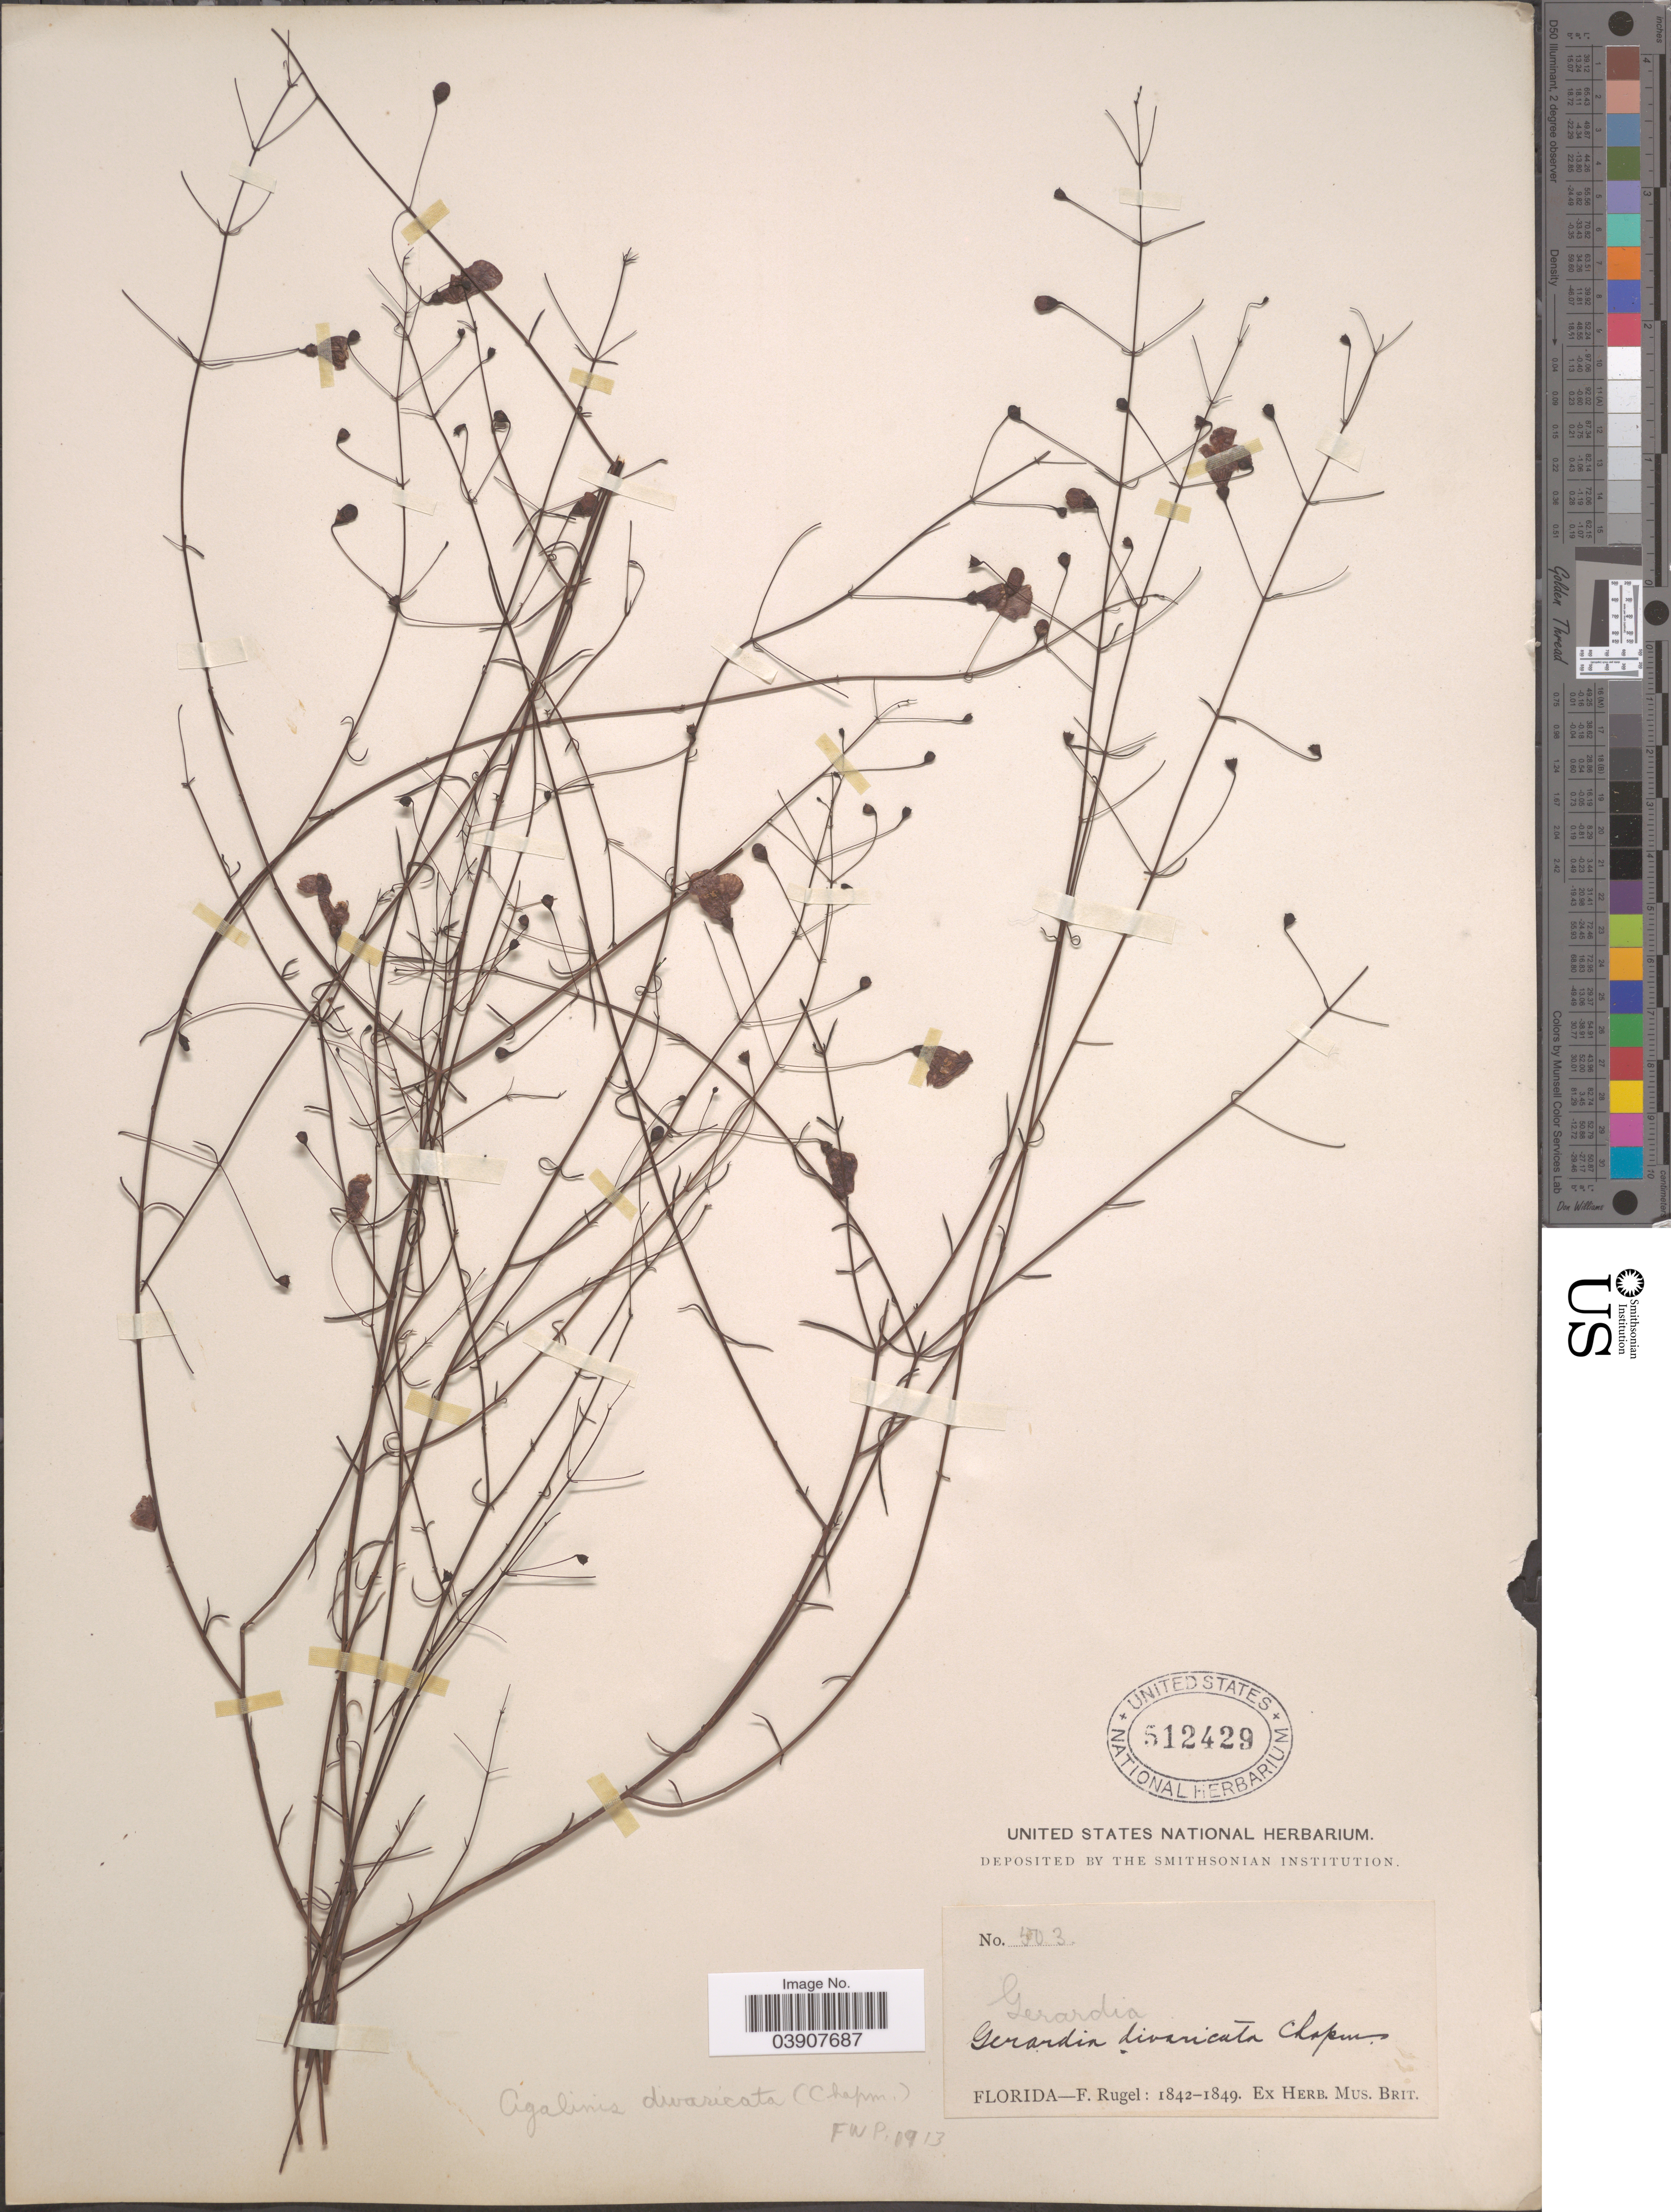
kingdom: Plantae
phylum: Tracheophyta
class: Magnoliopsida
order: Lamiales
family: Orobanchaceae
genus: Agalinis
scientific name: Agalinis divaricata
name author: (Chapm.) Pennell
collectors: F. Rugel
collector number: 503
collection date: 1842/1849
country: United States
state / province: Florida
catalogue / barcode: US 512429